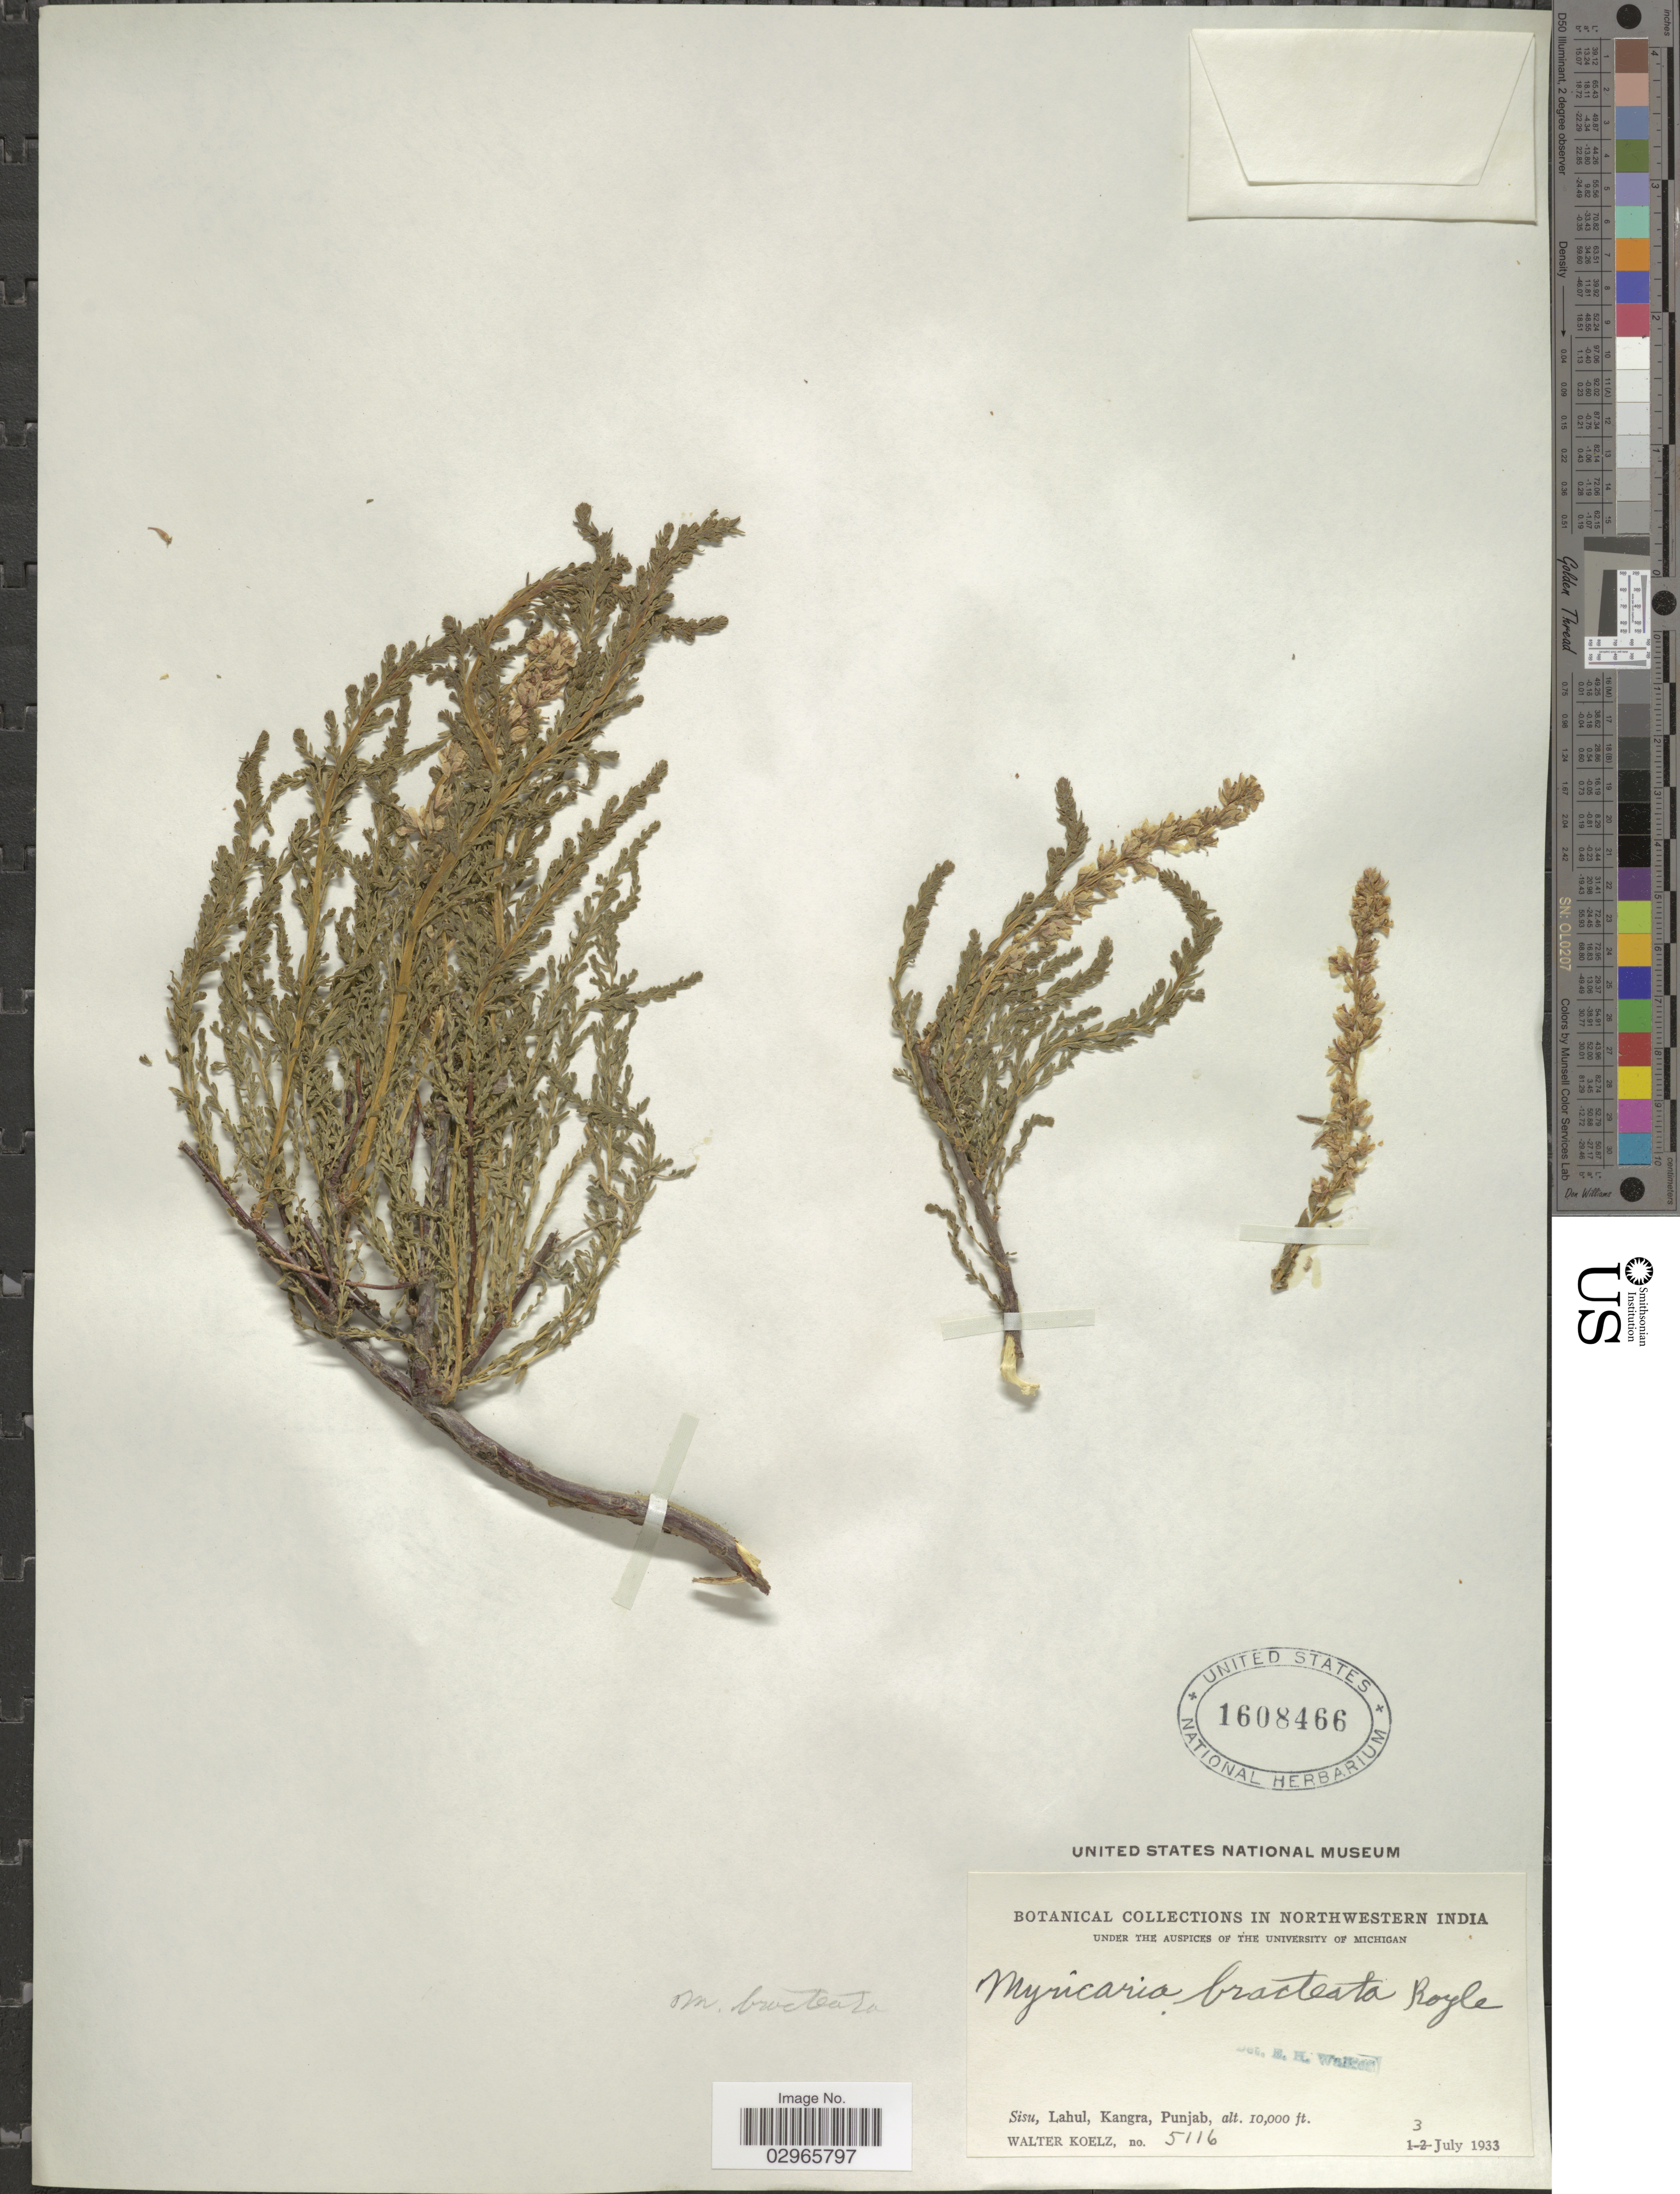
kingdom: Plantae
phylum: Tracheophyta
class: Magnoliopsida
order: Caryophyllales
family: Tamaricaceae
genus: Myricaria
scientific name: Myricaria bracteata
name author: Royle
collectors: W. N. Koelz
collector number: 5116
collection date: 1933-07-03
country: India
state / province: Punjab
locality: Northwestern India. Sisu, Lahul, Kangra.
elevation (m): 3048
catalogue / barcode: US 1608466